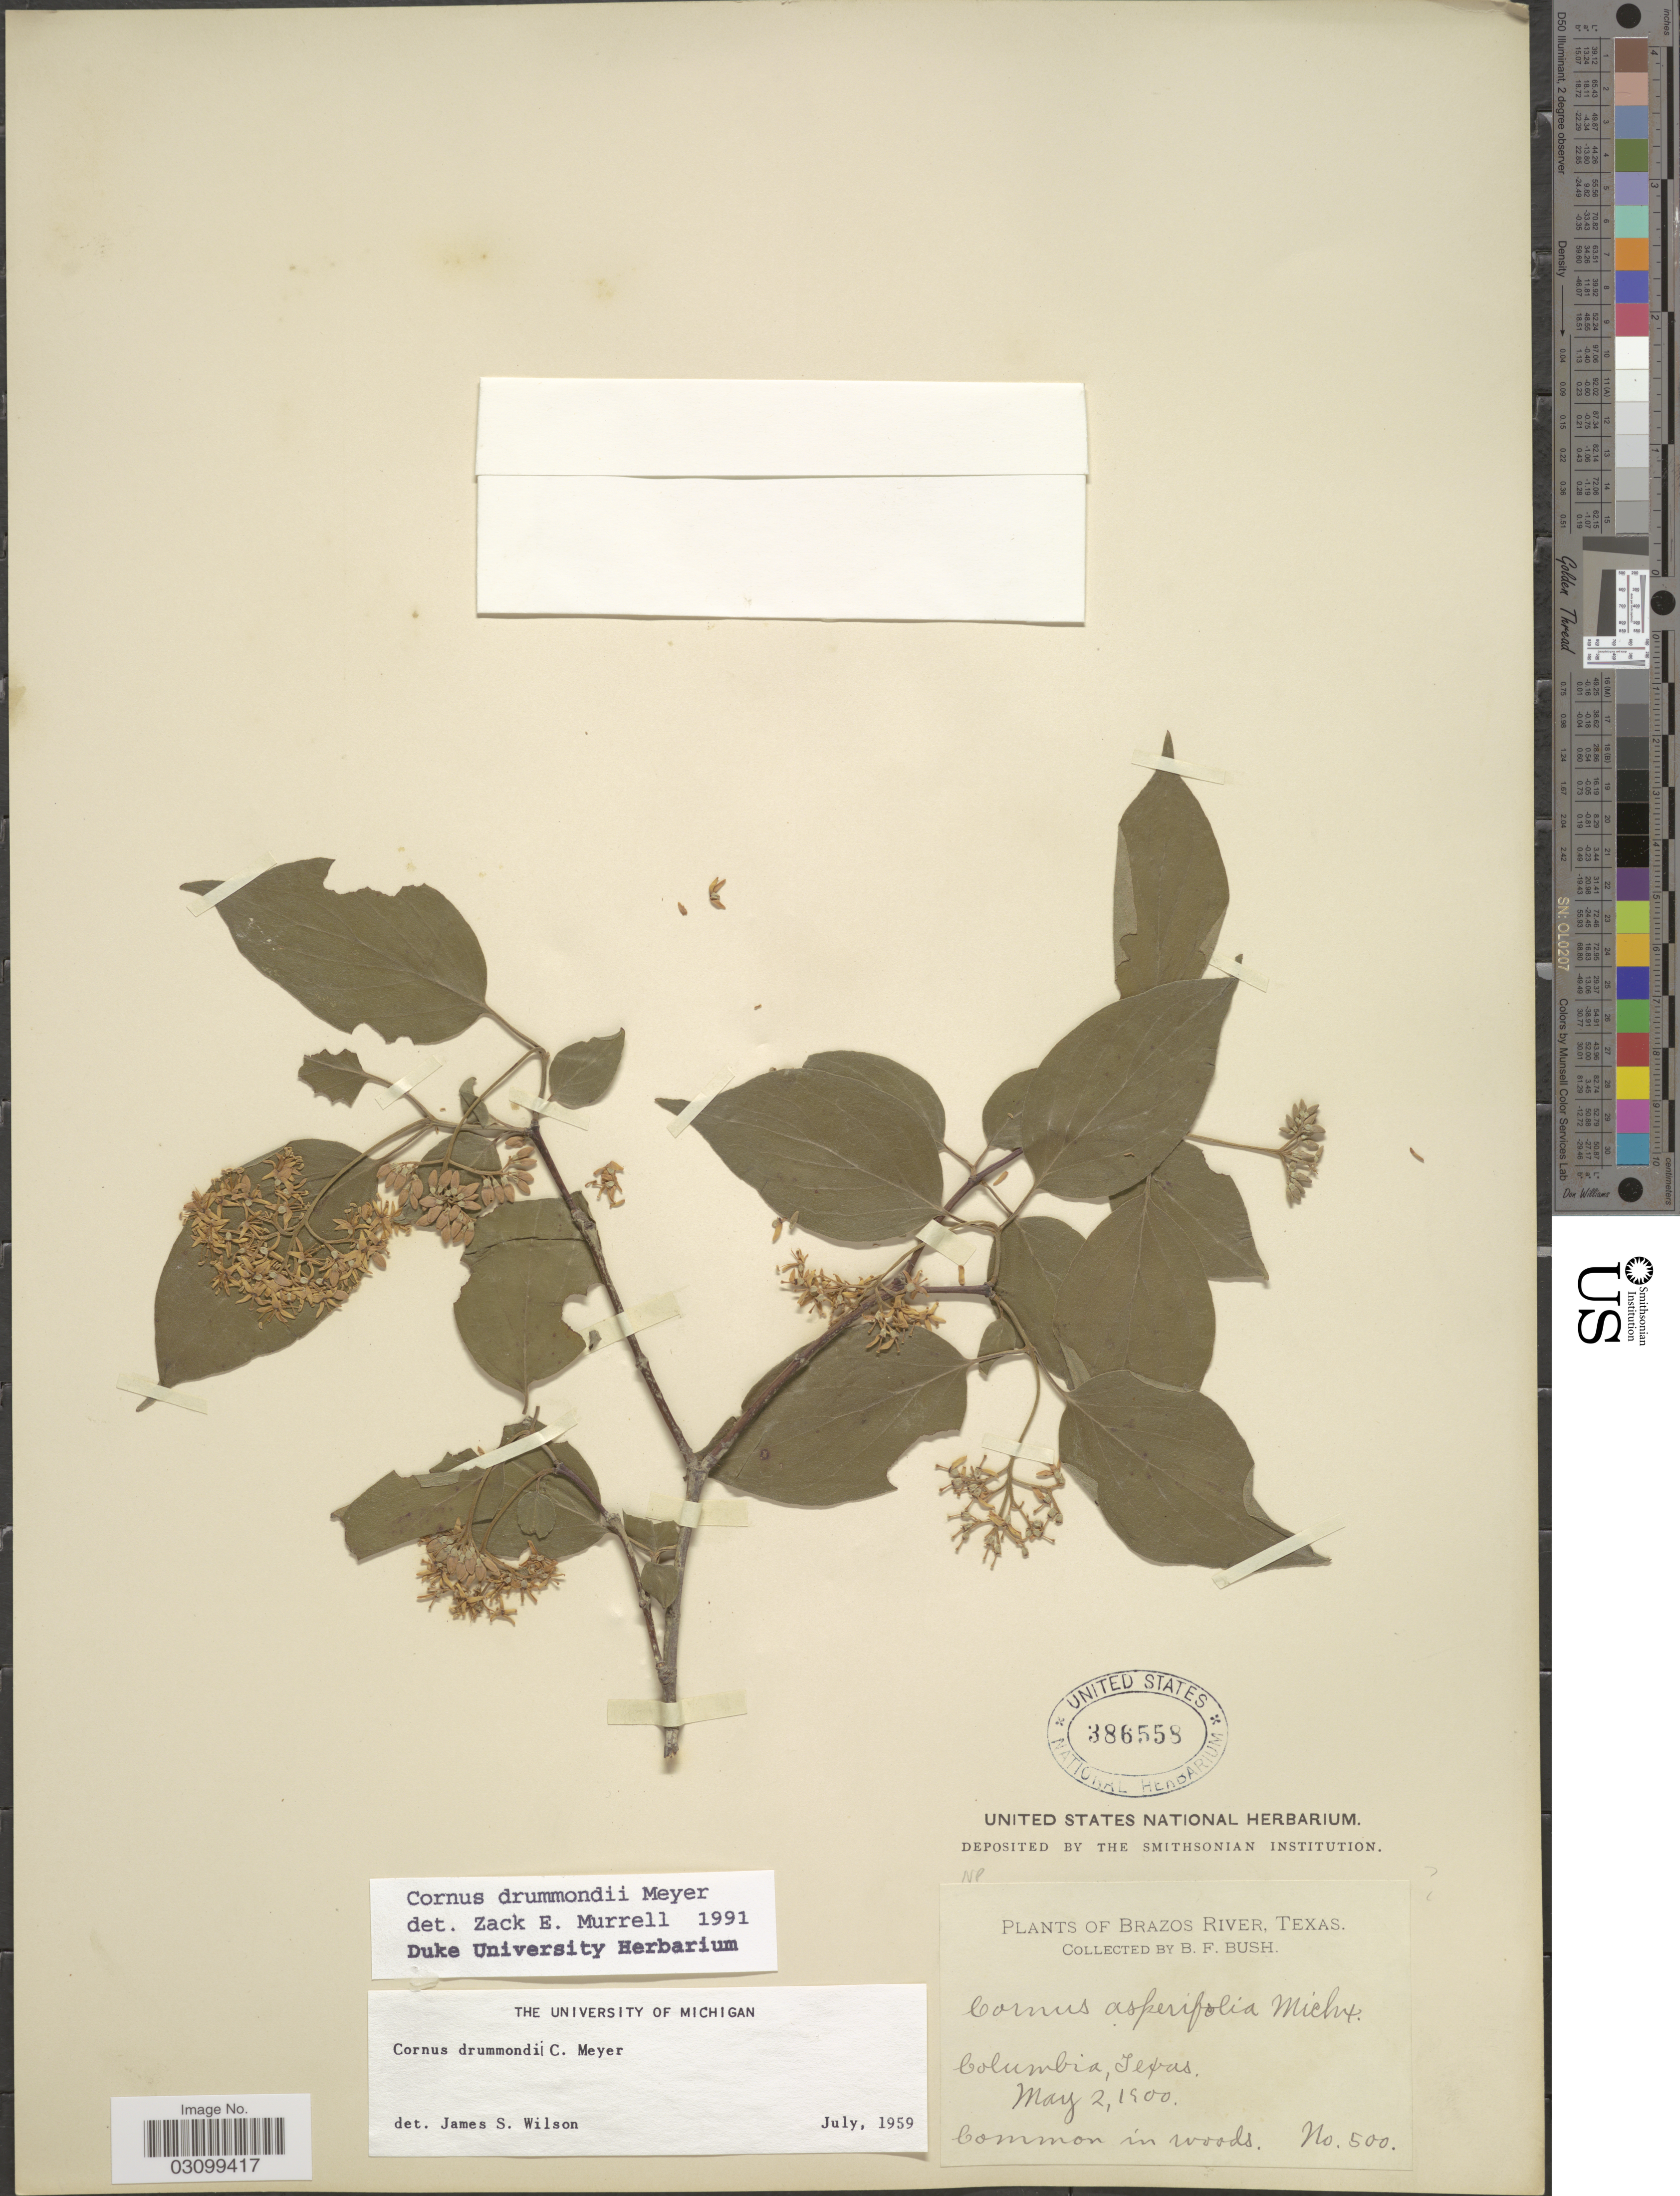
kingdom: Plantae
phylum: Tracheophyta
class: Magnoliopsida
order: Cornales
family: Cornaceae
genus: Cornus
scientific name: Cornus drummondii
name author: C.A. Mey.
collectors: B. F. Bush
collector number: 500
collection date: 1900-05-02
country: United States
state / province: Texas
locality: Brazos River. Columbia.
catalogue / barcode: US 386558